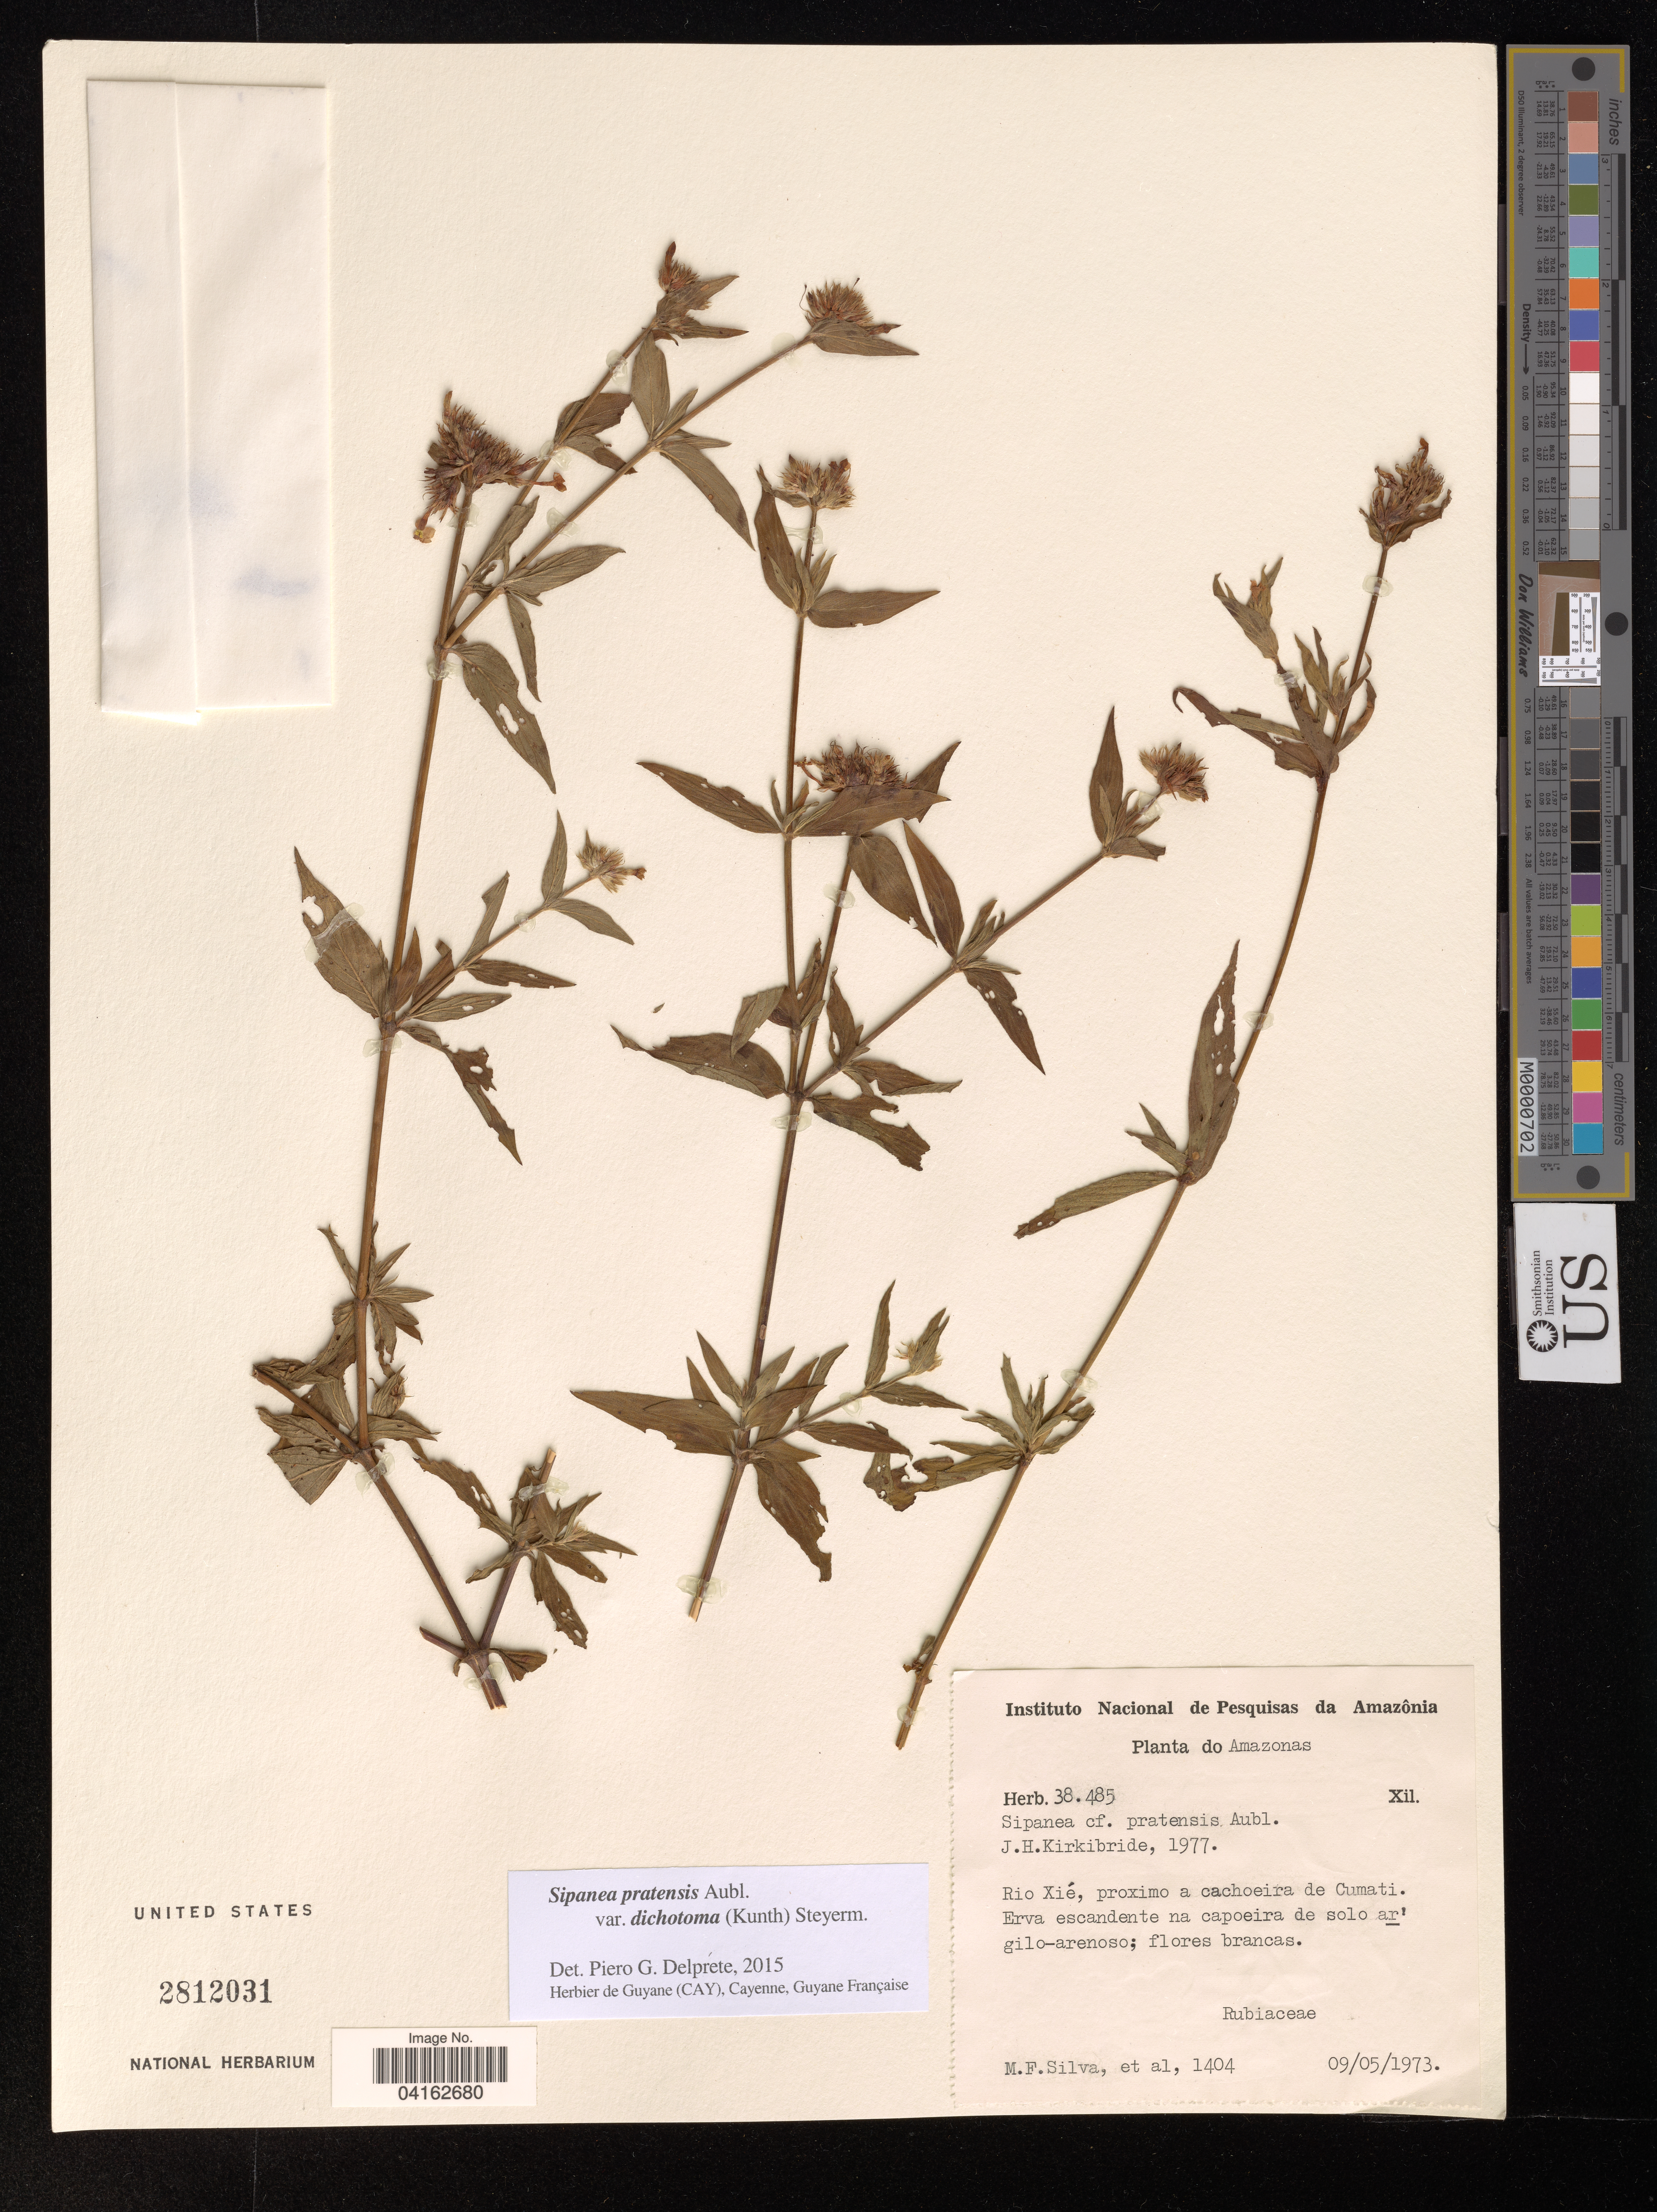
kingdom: Plantae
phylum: Tracheophyta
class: Magnoliopsida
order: Gentianales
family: Rubiaceae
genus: Sipanea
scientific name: Sipanea pratensis var. dichotoma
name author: (Kunth) Steyerm.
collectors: M. F. Silva & et al.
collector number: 1404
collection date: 1973-05-09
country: Brazil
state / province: Amazonas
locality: Rio Xié, proximo a cachoeira de Cumati.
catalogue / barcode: US 2812031